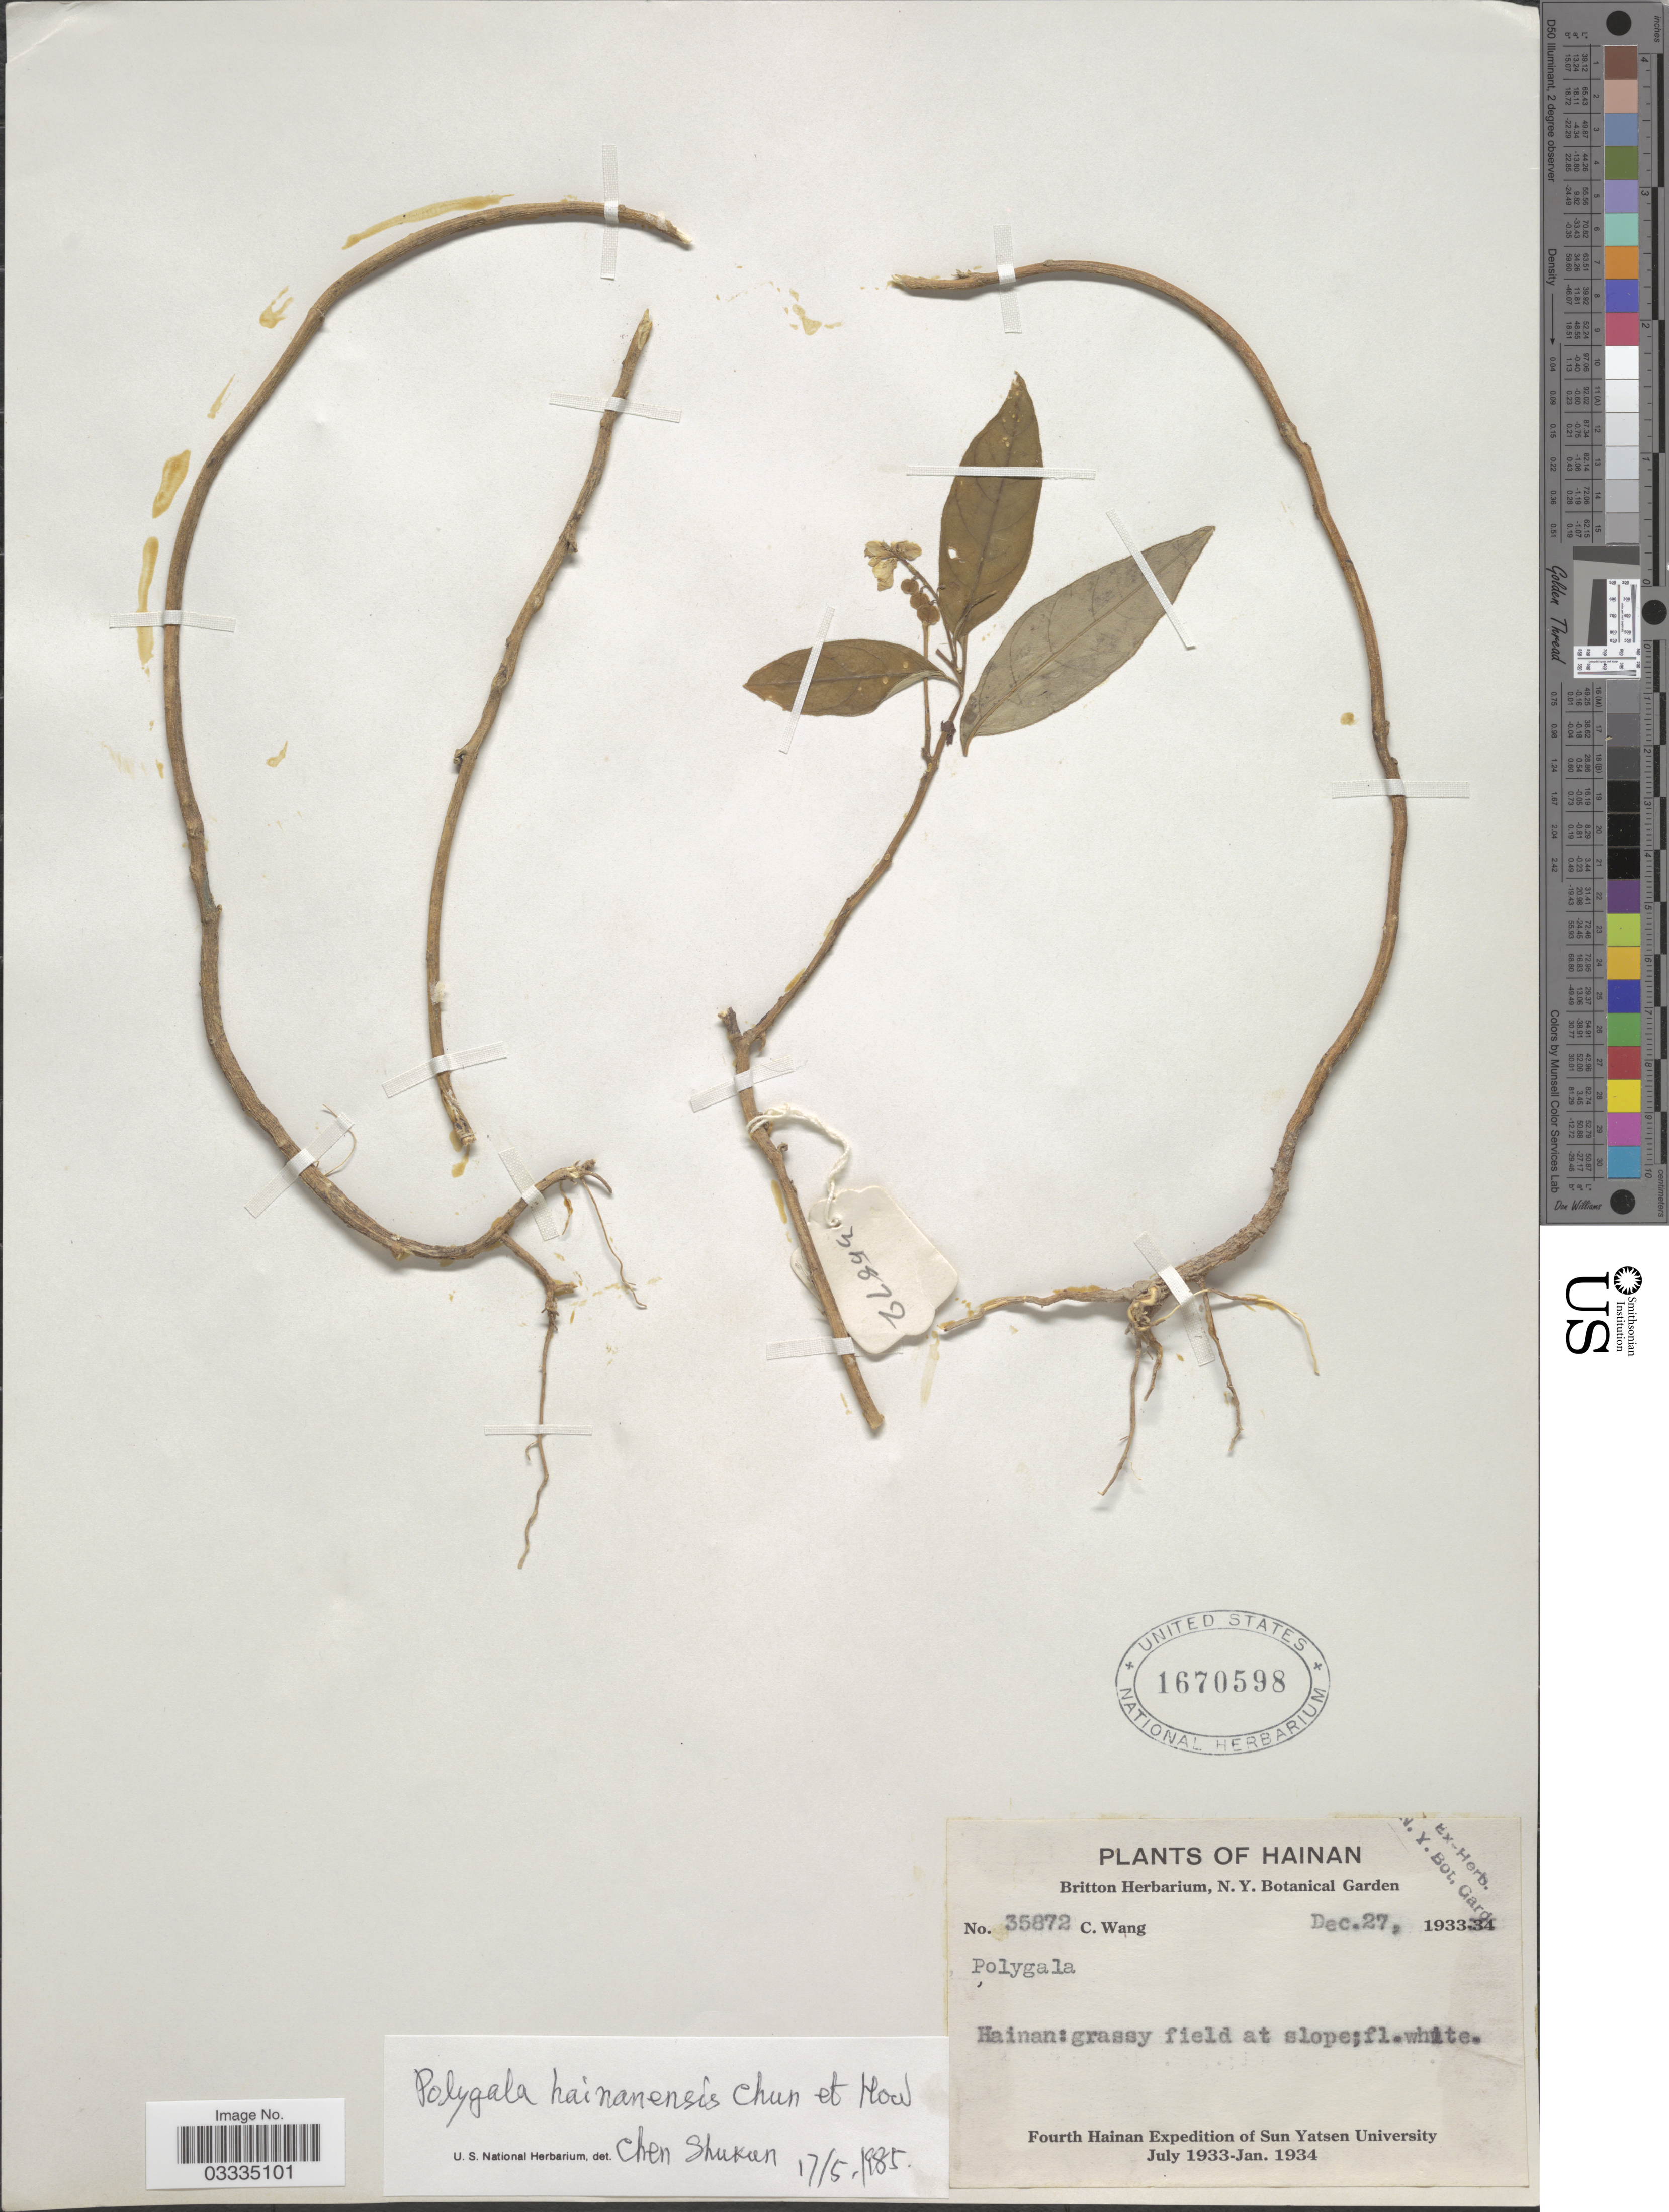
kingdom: Plantae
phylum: Tracheophyta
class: Magnoliopsida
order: Fabales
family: Polygalaceae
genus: Polygala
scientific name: Polygala hainanensis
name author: Chun & F.C. How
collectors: C. Wang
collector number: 35872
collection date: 1933-12-27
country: China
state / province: Hainan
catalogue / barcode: US 1670598